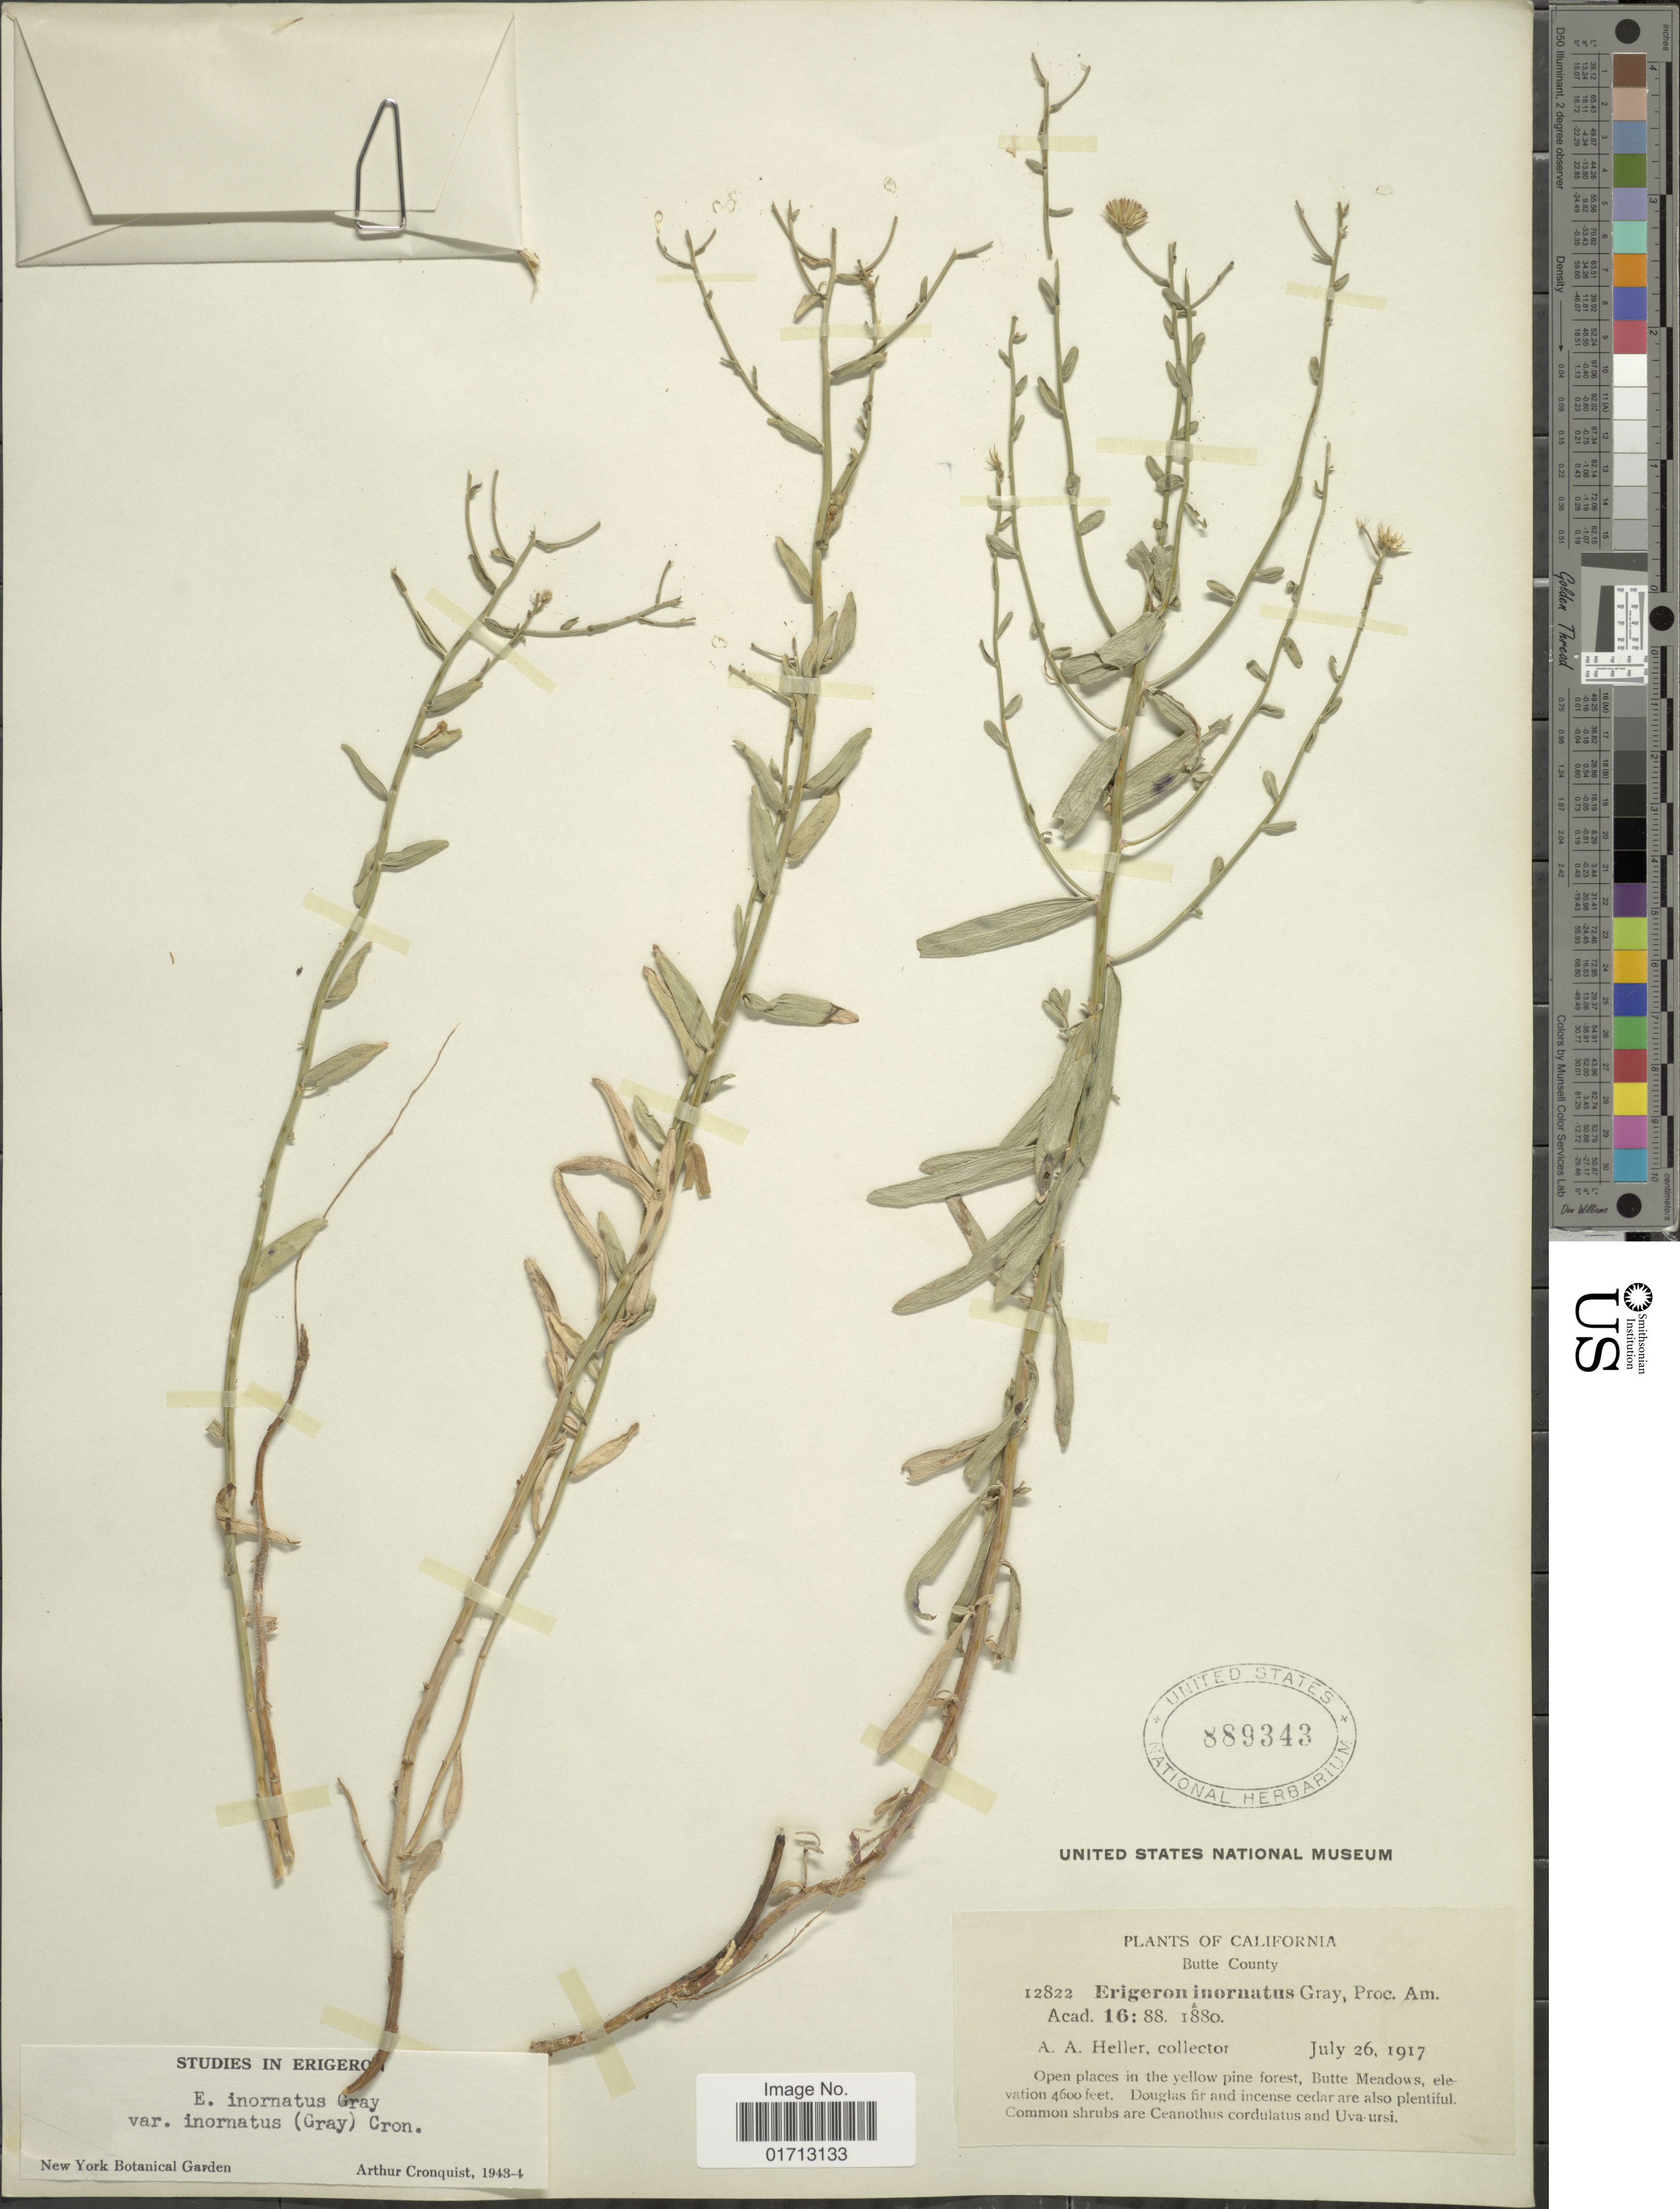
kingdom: Plantae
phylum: Tracheophyta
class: Magnoliopsida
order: Asterales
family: Asteraceae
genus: Erigeron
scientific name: Erigeron inornatus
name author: (A. Gray) A. Gray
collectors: A. A. Heller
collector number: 12822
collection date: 1917-07-26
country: United States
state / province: California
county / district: Butte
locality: Butte County, open places in the yellow pine forest, Butte Meadows.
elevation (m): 1402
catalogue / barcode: US 889343